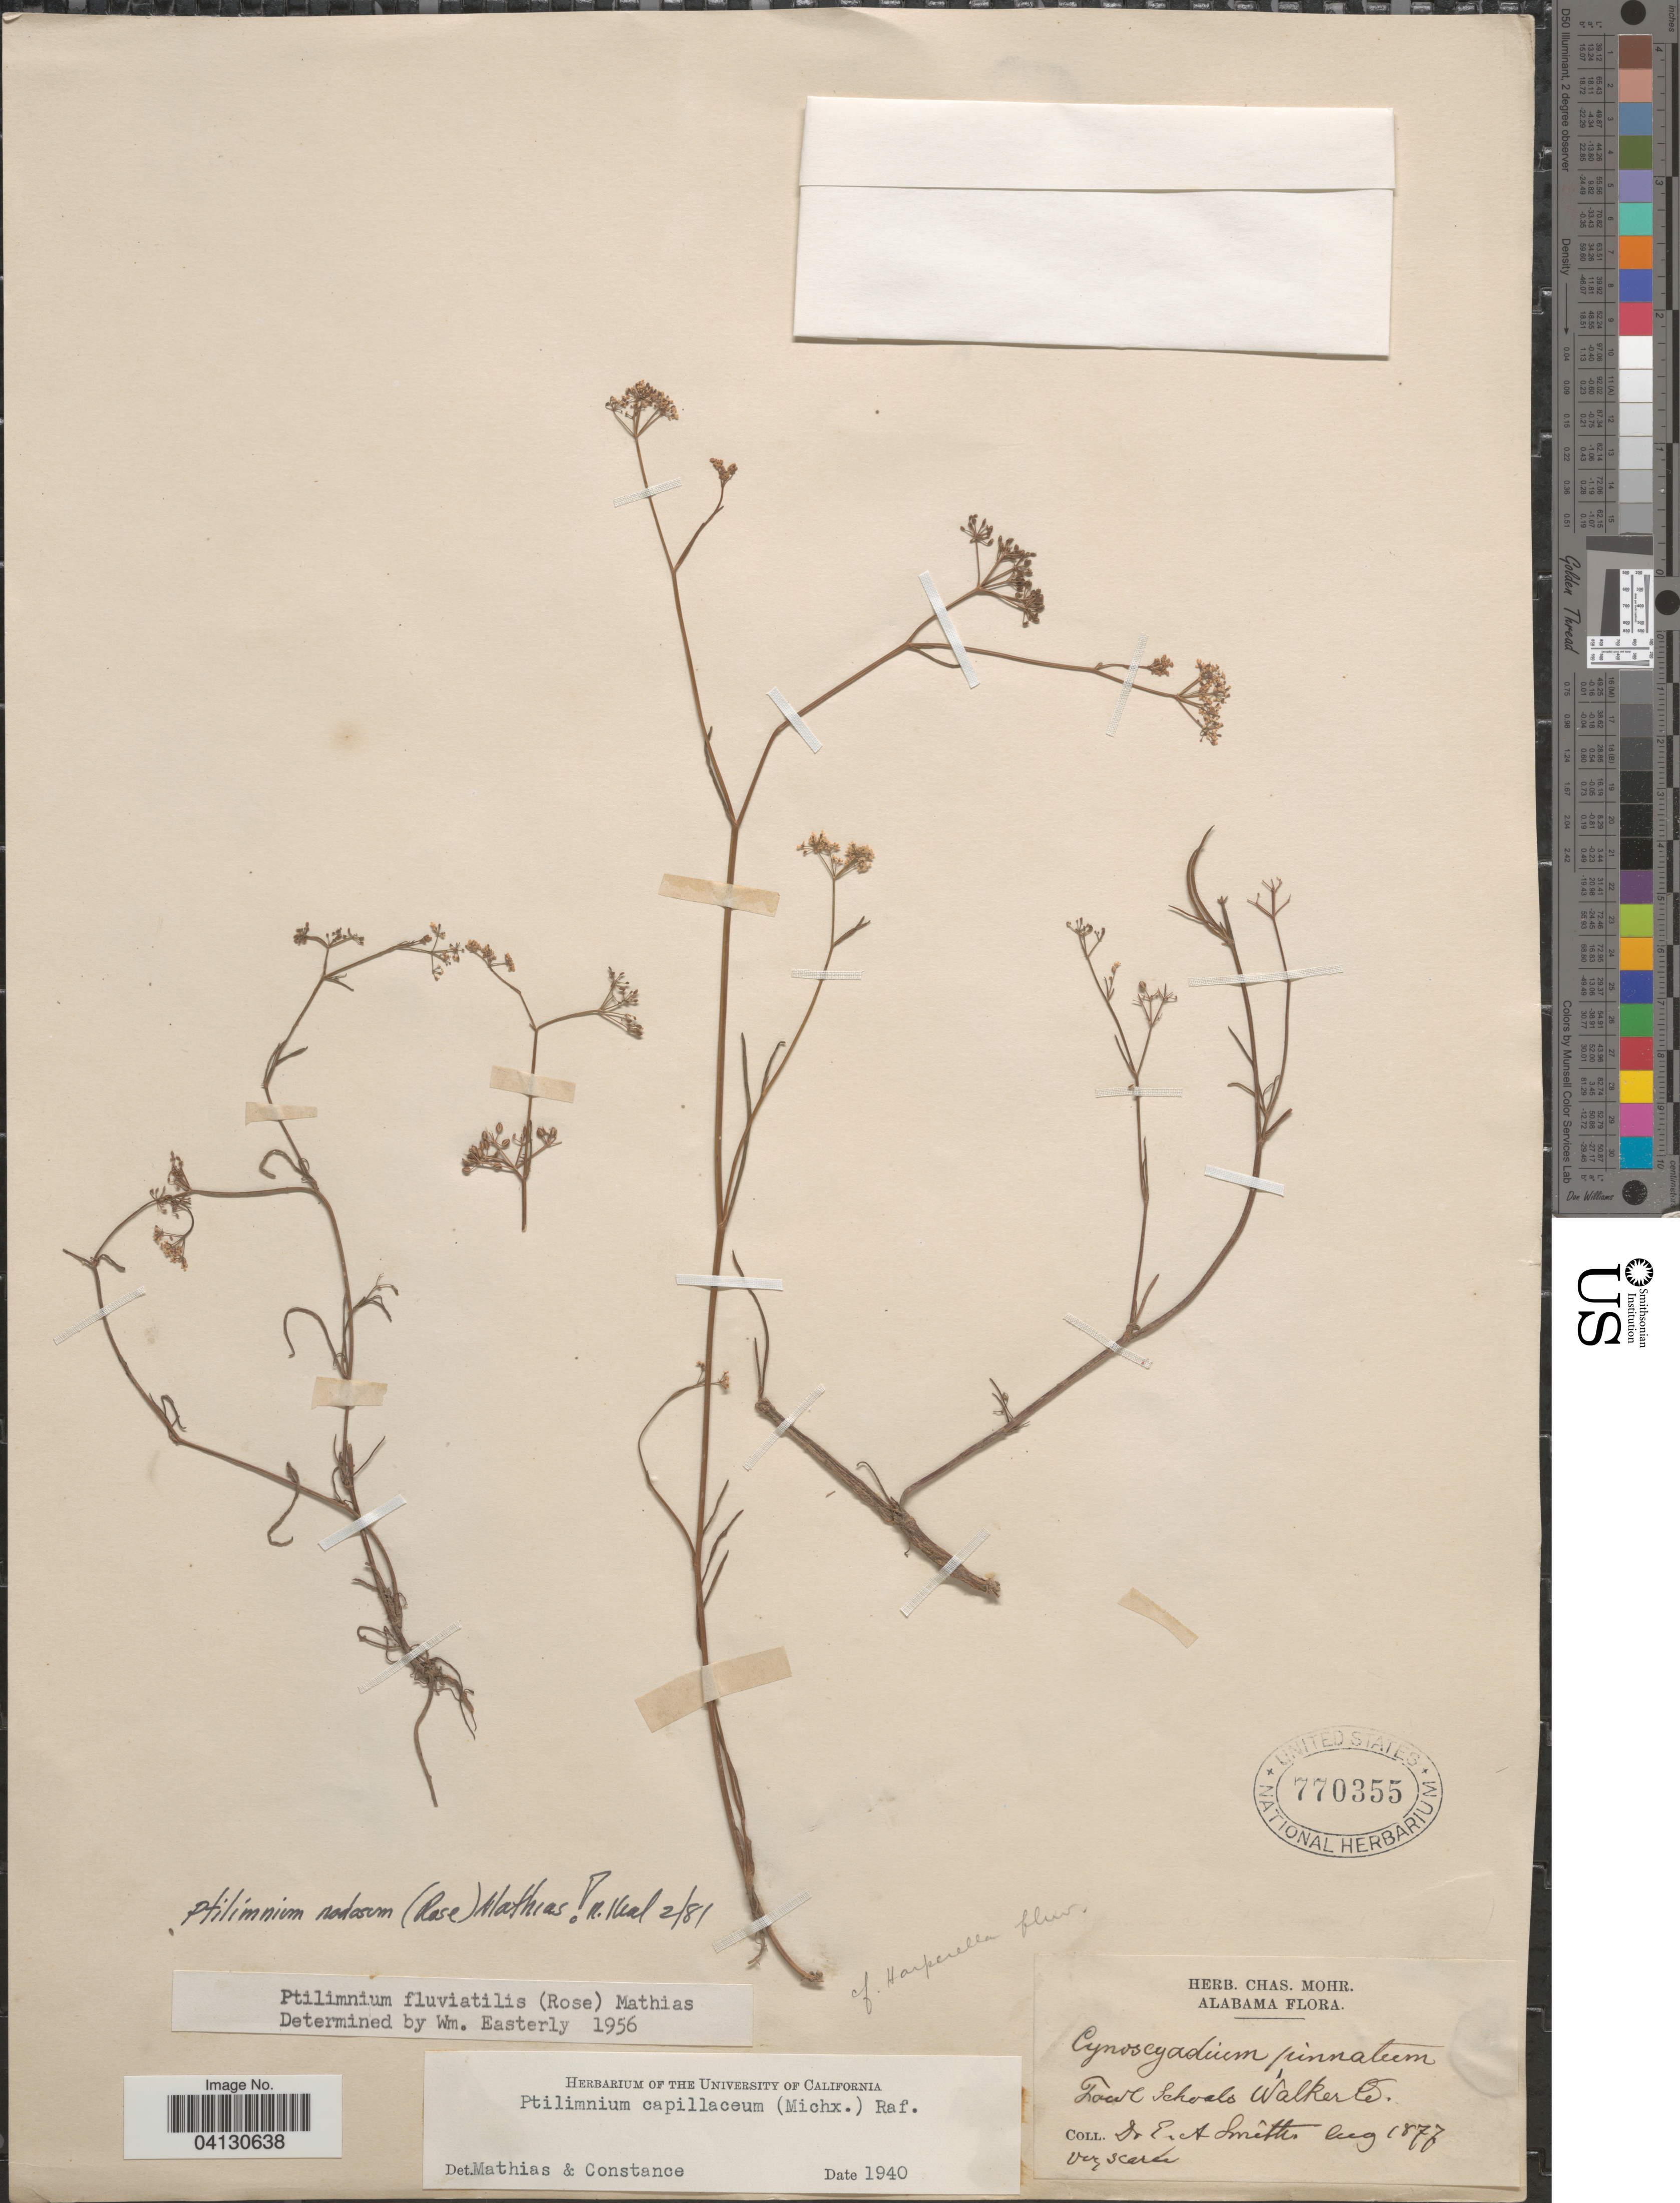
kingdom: Plantae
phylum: Tracheophyta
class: Magnoliopsida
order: Apiales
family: Apiaceae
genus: Ptilimnium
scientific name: Ptilimnium fluviatile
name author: (Rose) Mathias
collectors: E. A. Smith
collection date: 1877-08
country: United States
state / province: Alabama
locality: Fowl Shoals Walker Co.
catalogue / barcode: US 770355